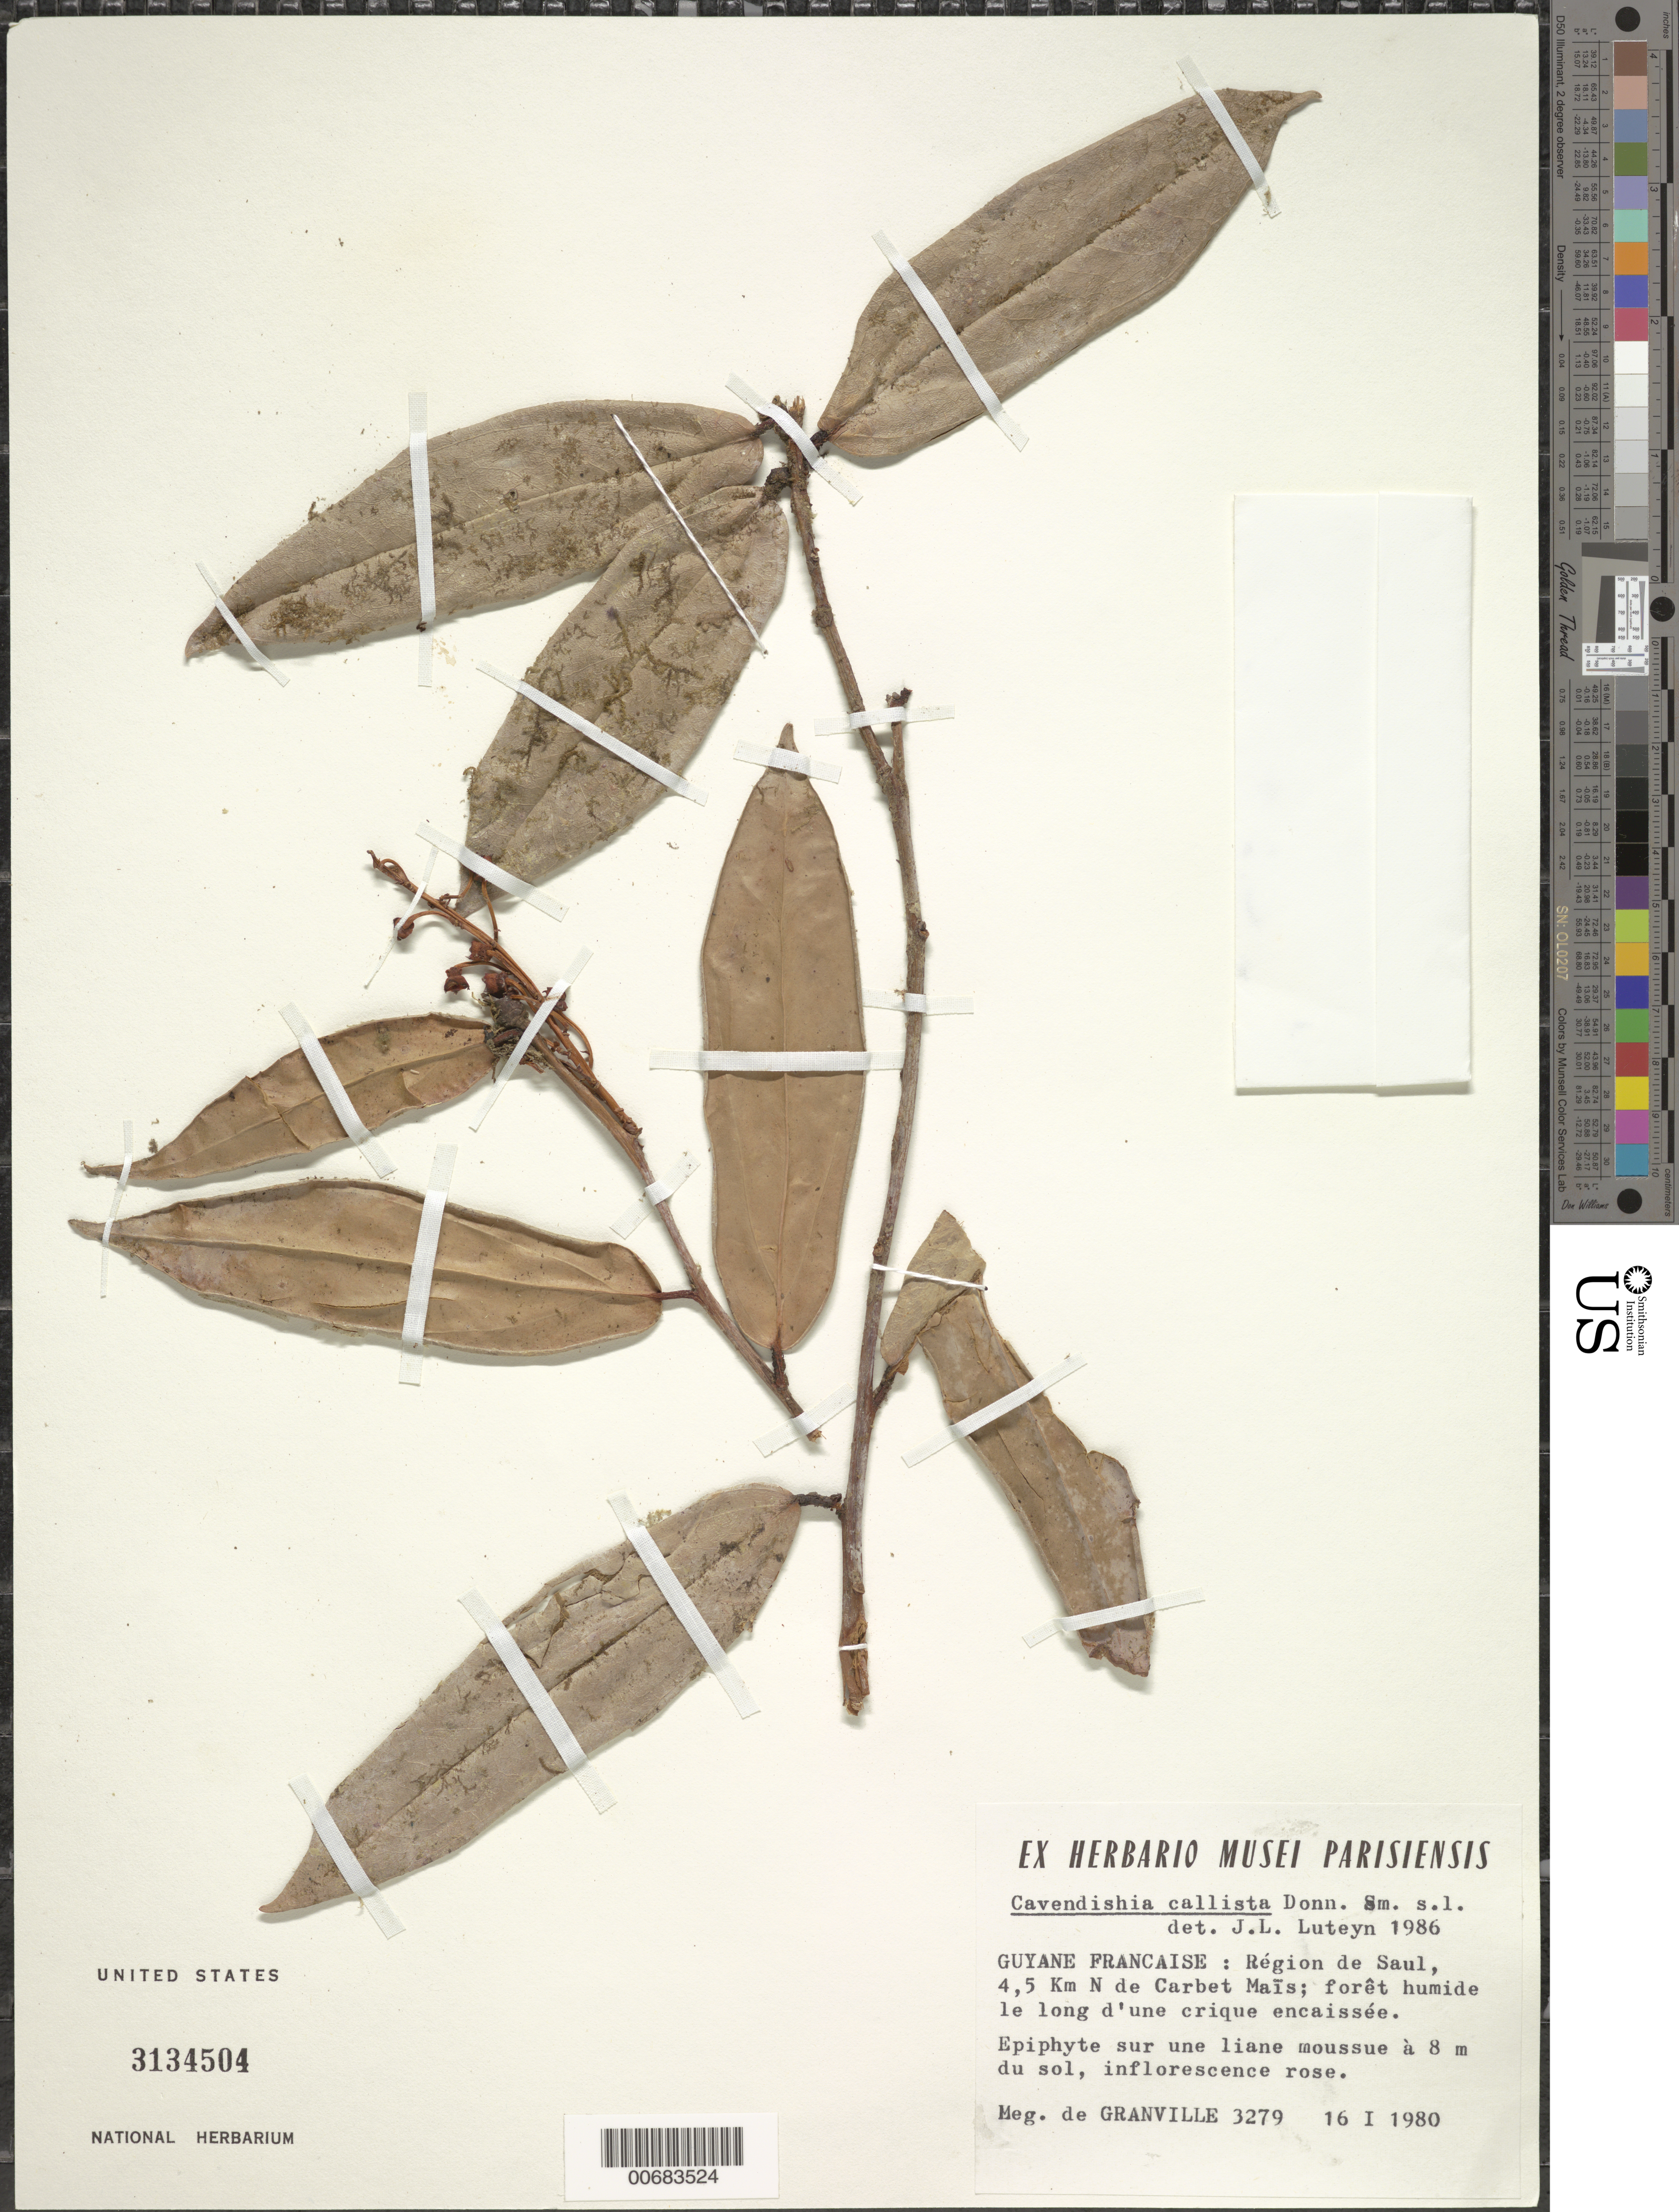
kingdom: Plantae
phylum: Tracheophyta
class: Magnoliopsida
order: Ericales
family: Ericaceae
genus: Cavendishia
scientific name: Cavendishia callista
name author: Donn. Sm.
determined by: Luteyn, J. L.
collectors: J.-J. de Granville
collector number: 3279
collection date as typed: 16-Jan-80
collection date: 1980-01-16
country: French Guiana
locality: Saül, 4.5 km N de Carbet Maïs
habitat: Forêt humide le long d'une crique encaissée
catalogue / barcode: US 3134504